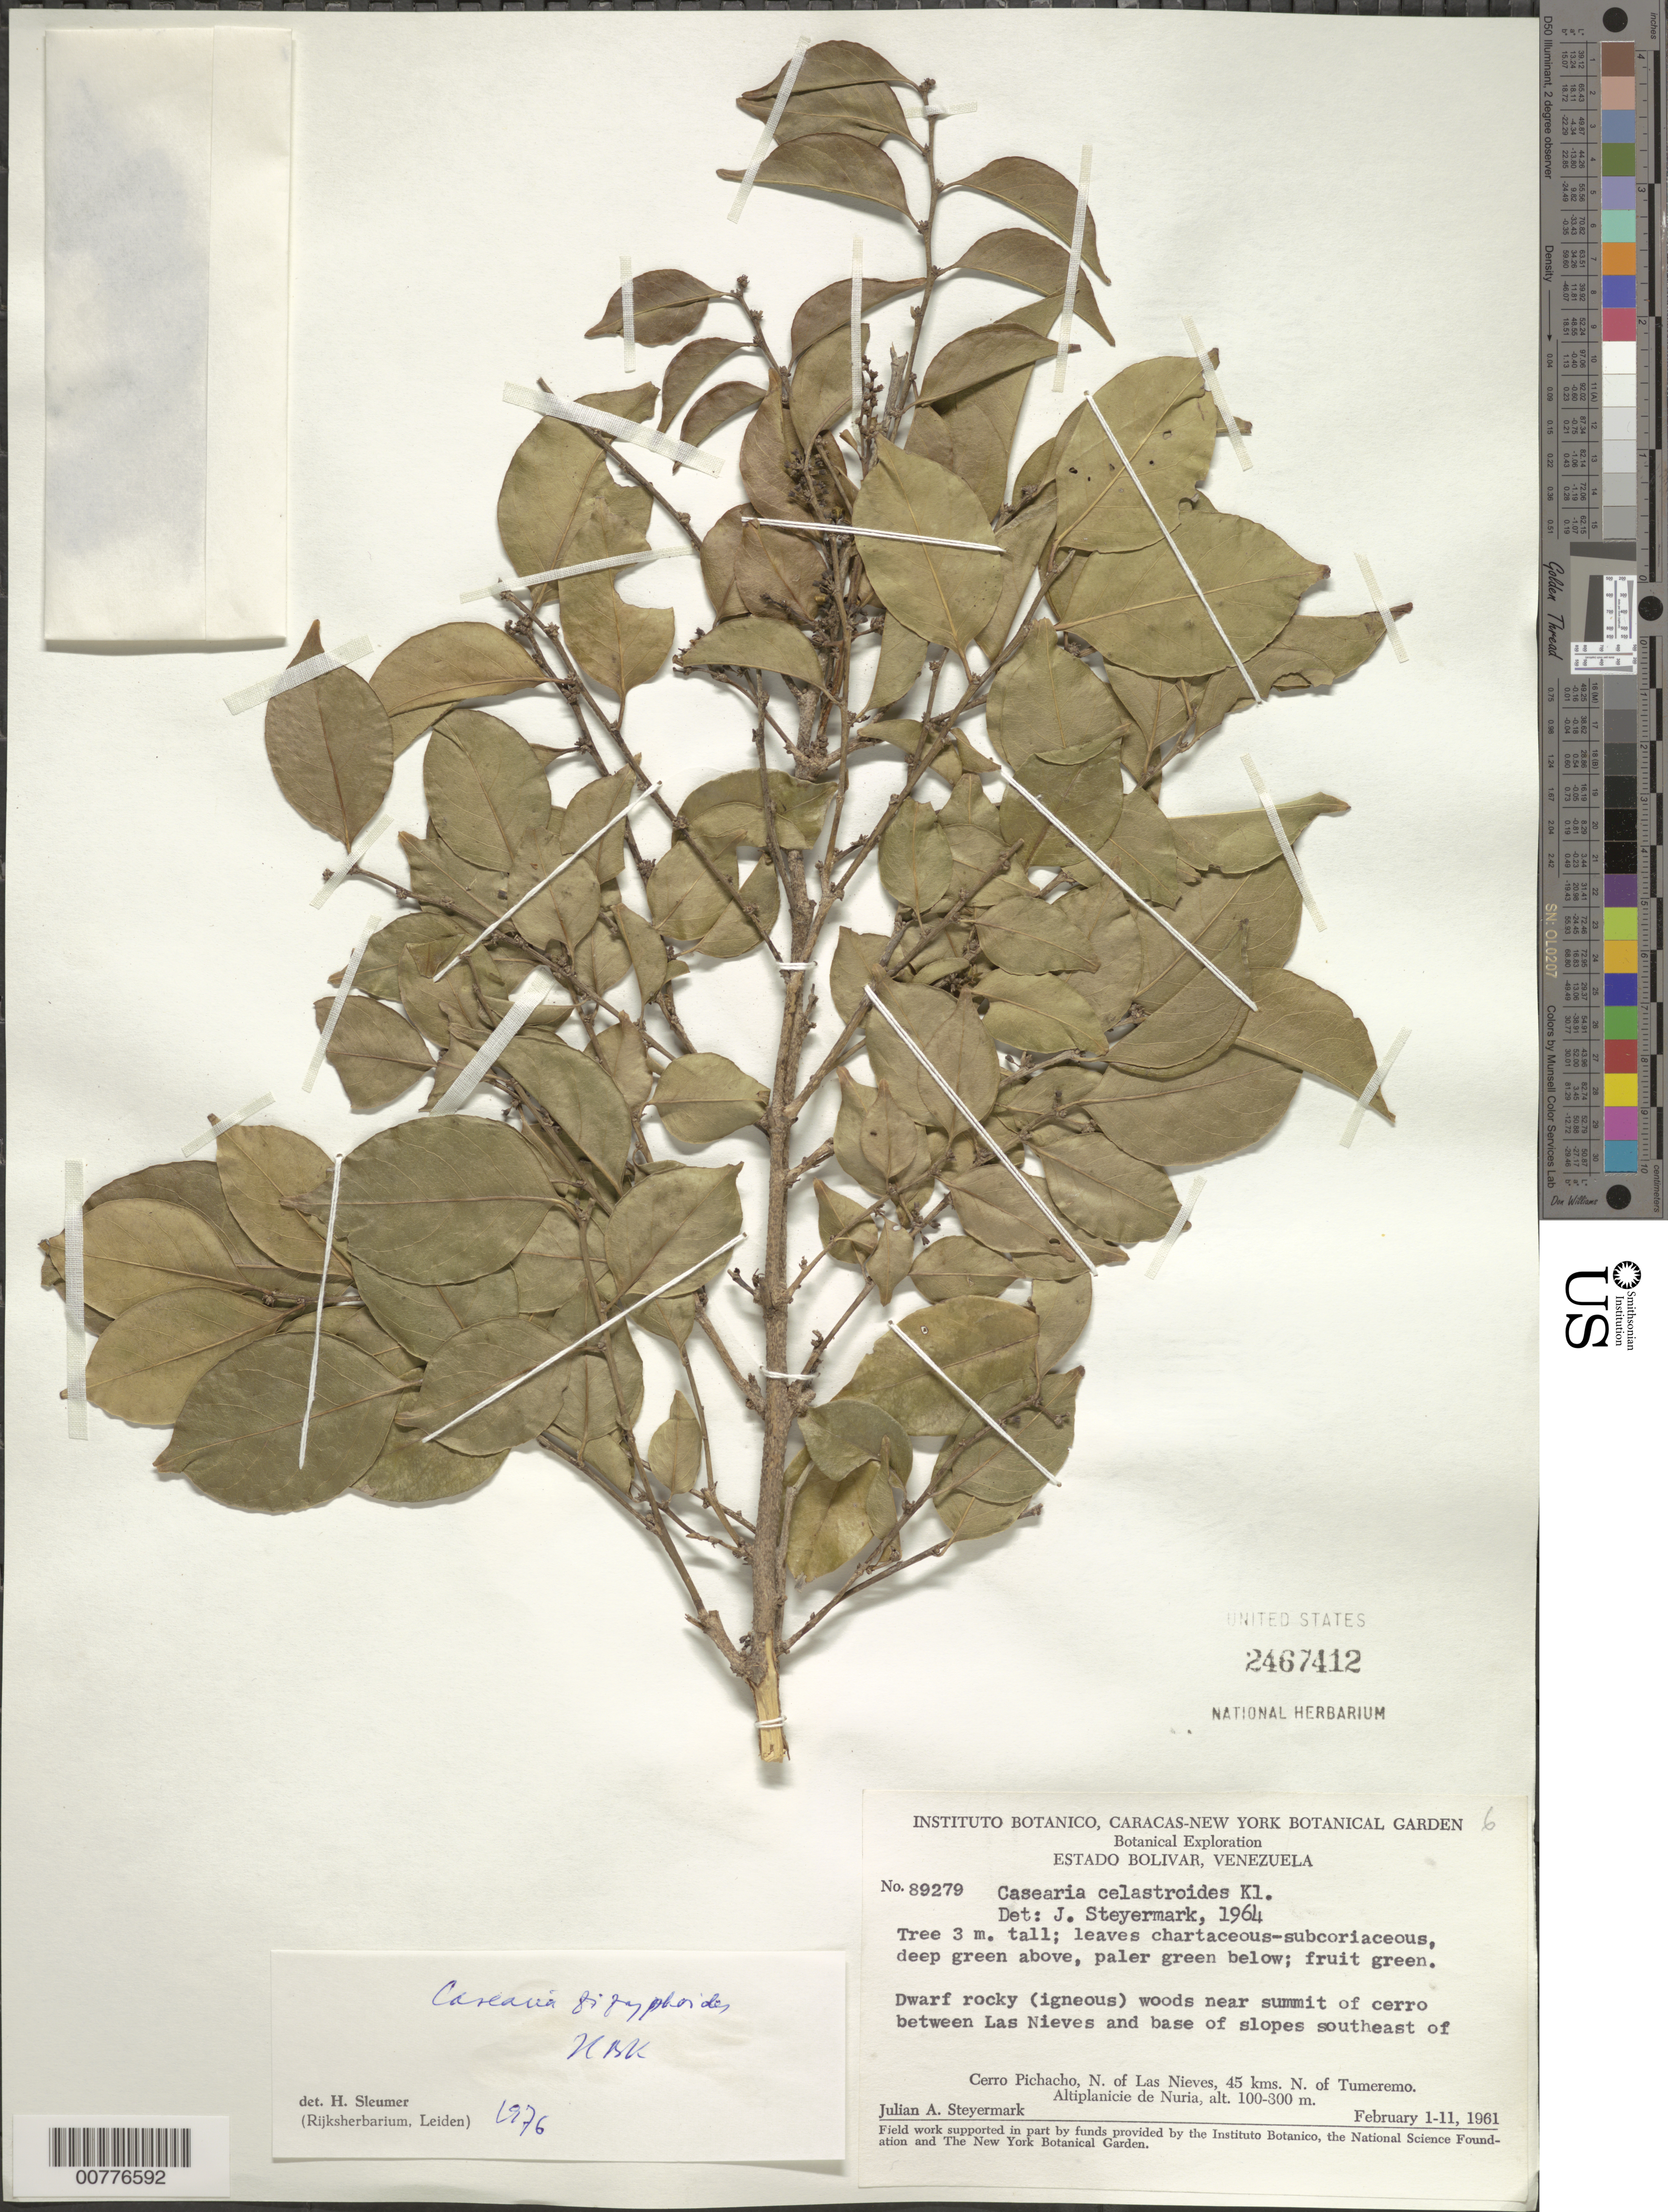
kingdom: Plantae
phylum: Tracheophyta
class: Magnoliopsida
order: Malpighiales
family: Salicaceae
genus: Casearia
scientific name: Casearia zizyphoides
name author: Kunth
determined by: Sleumer, H. O.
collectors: J. Steyermark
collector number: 89279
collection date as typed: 1-Feb-61 to 11-Feb-61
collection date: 1961-02-01/1961-02-11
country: Venezuela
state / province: Bolívar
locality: Cerro El Picacho, SE of; N of Las Nieves, 45 km N of Tumeremo, Altiplanicie de Nuria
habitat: Dwarf rocky (igneous) woods near summit of cerro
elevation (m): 100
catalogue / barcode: US 2467412